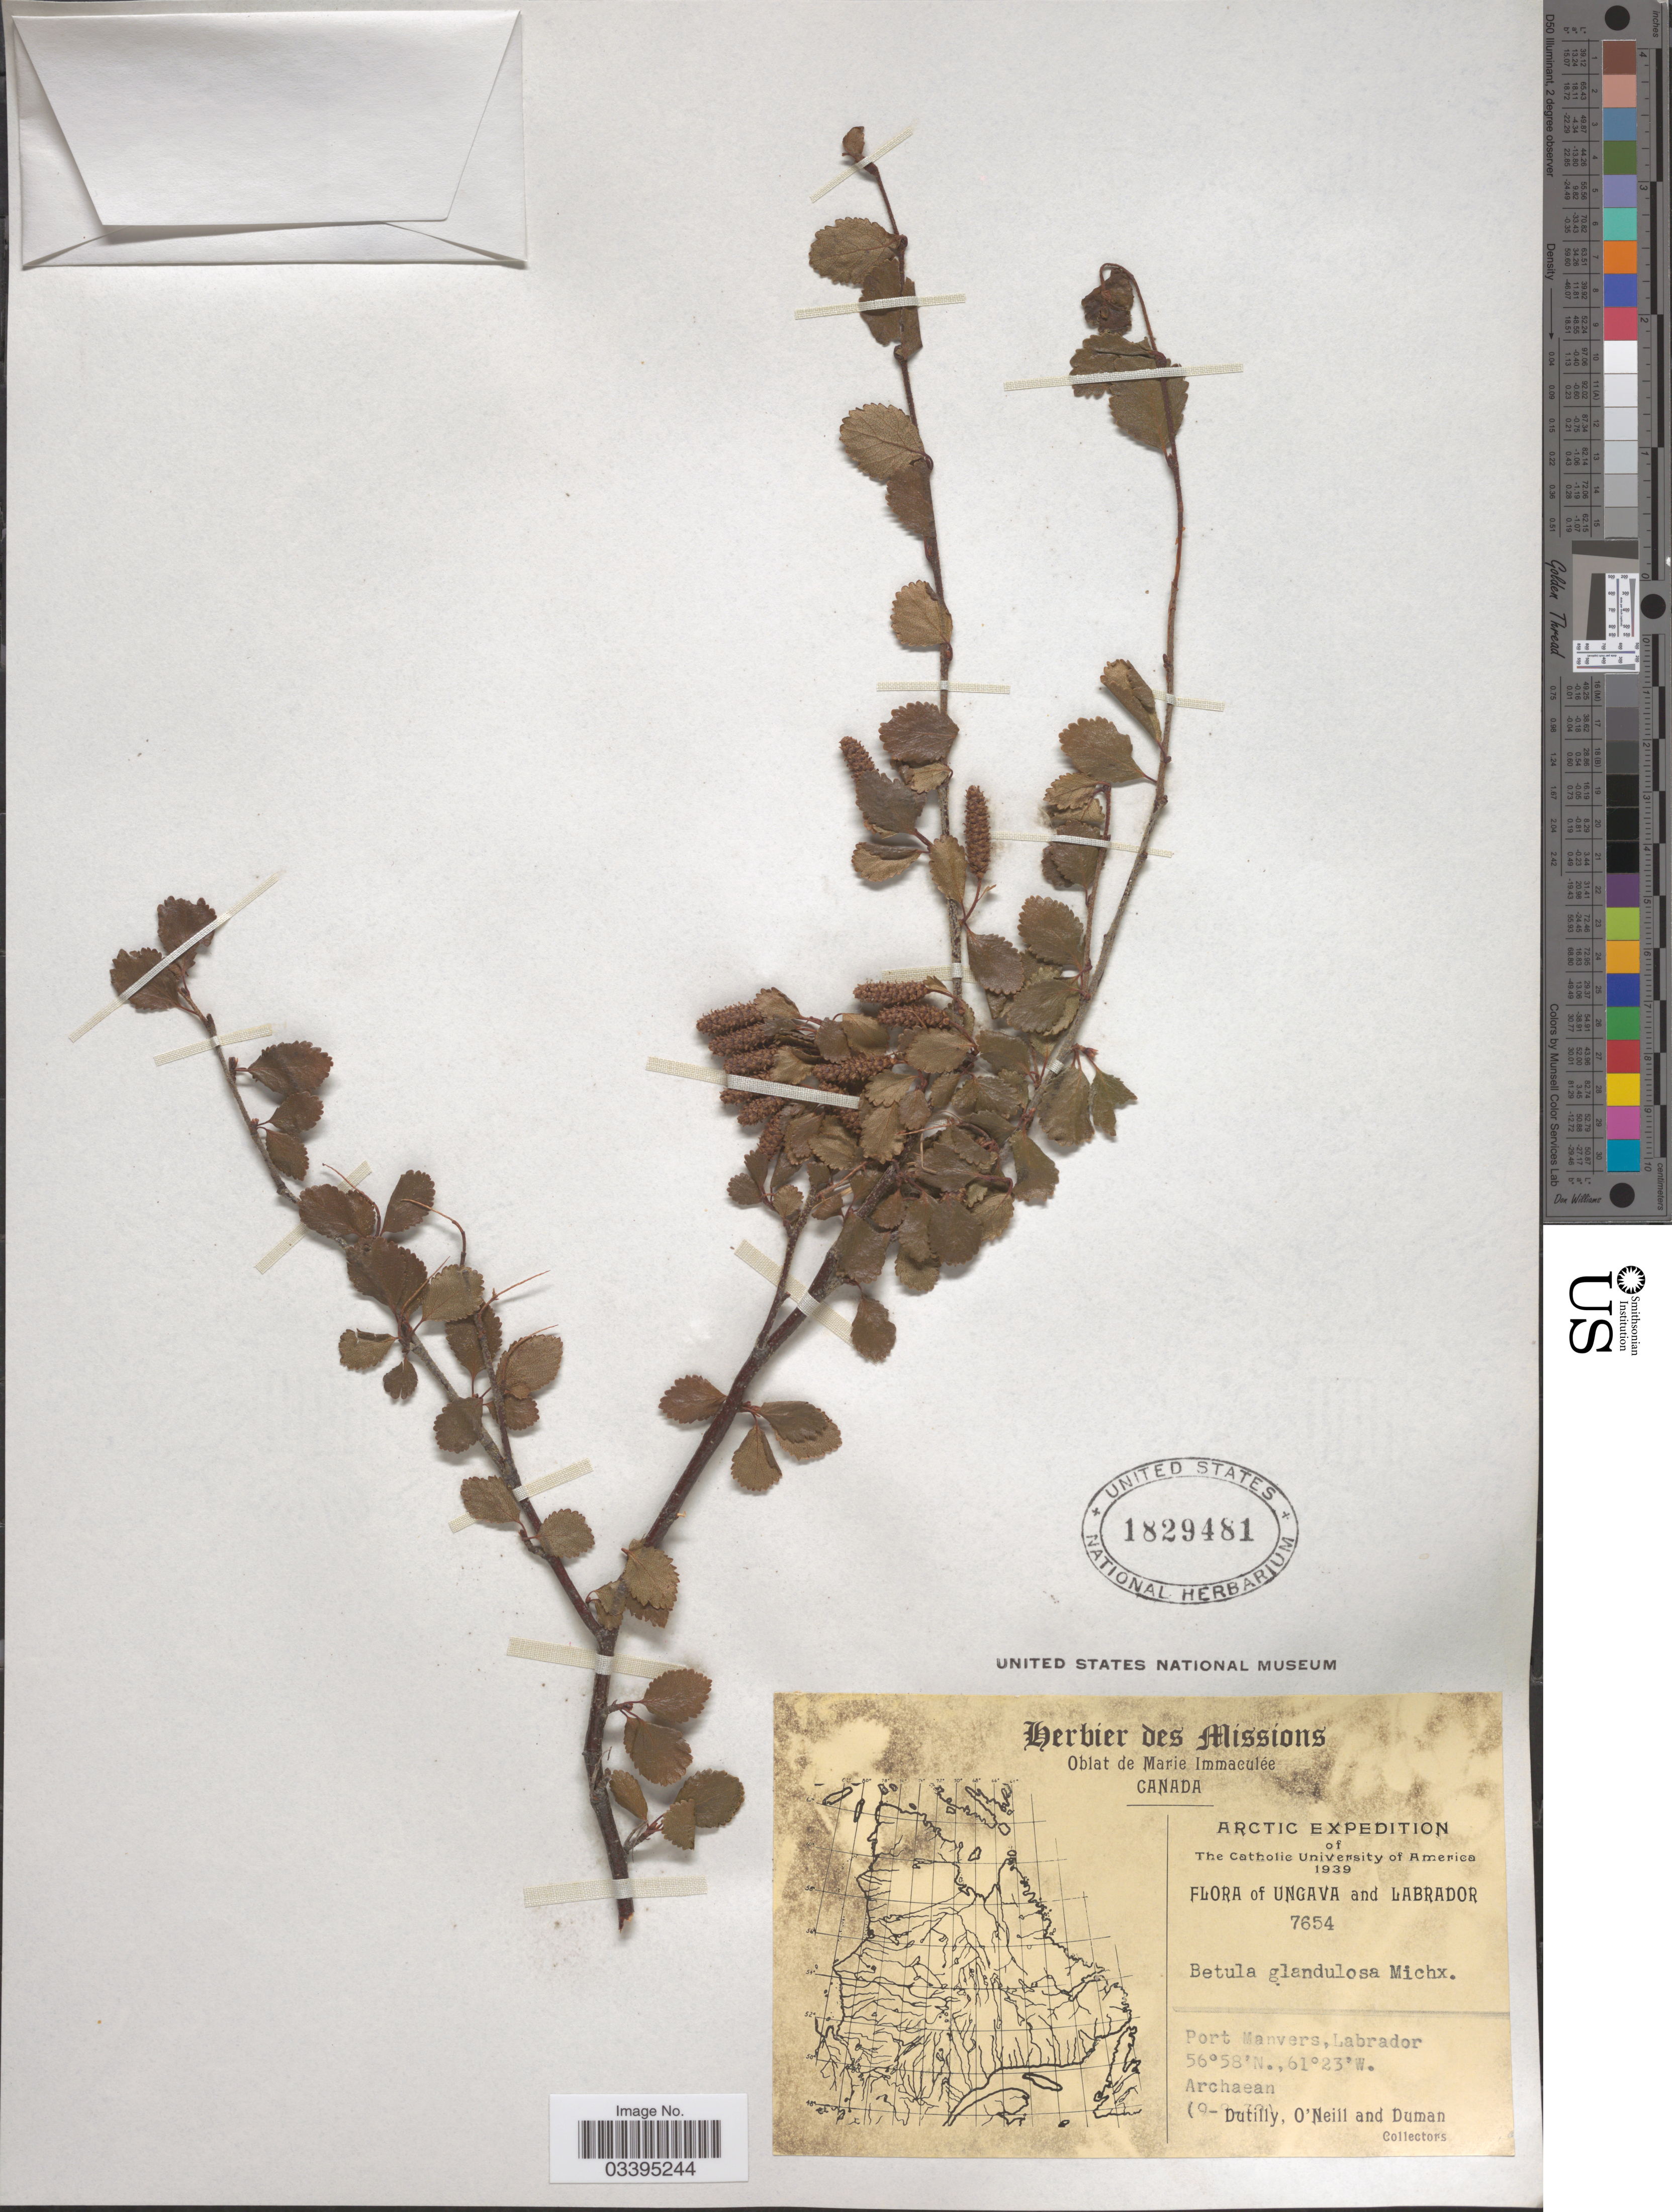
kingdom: Plantae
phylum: Tracheophyta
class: Magnoliopsida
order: Fagales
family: Betulaceae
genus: Betula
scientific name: Betula glandulosa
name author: Michx.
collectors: -. Dutilly, O' Neill & -. Duman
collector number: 7654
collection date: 1939-09-09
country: Canada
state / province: Newfoundland and Labrador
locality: Arctic. Ungava ad Labrador. Port Manvers. Archaean.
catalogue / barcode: US 1829481